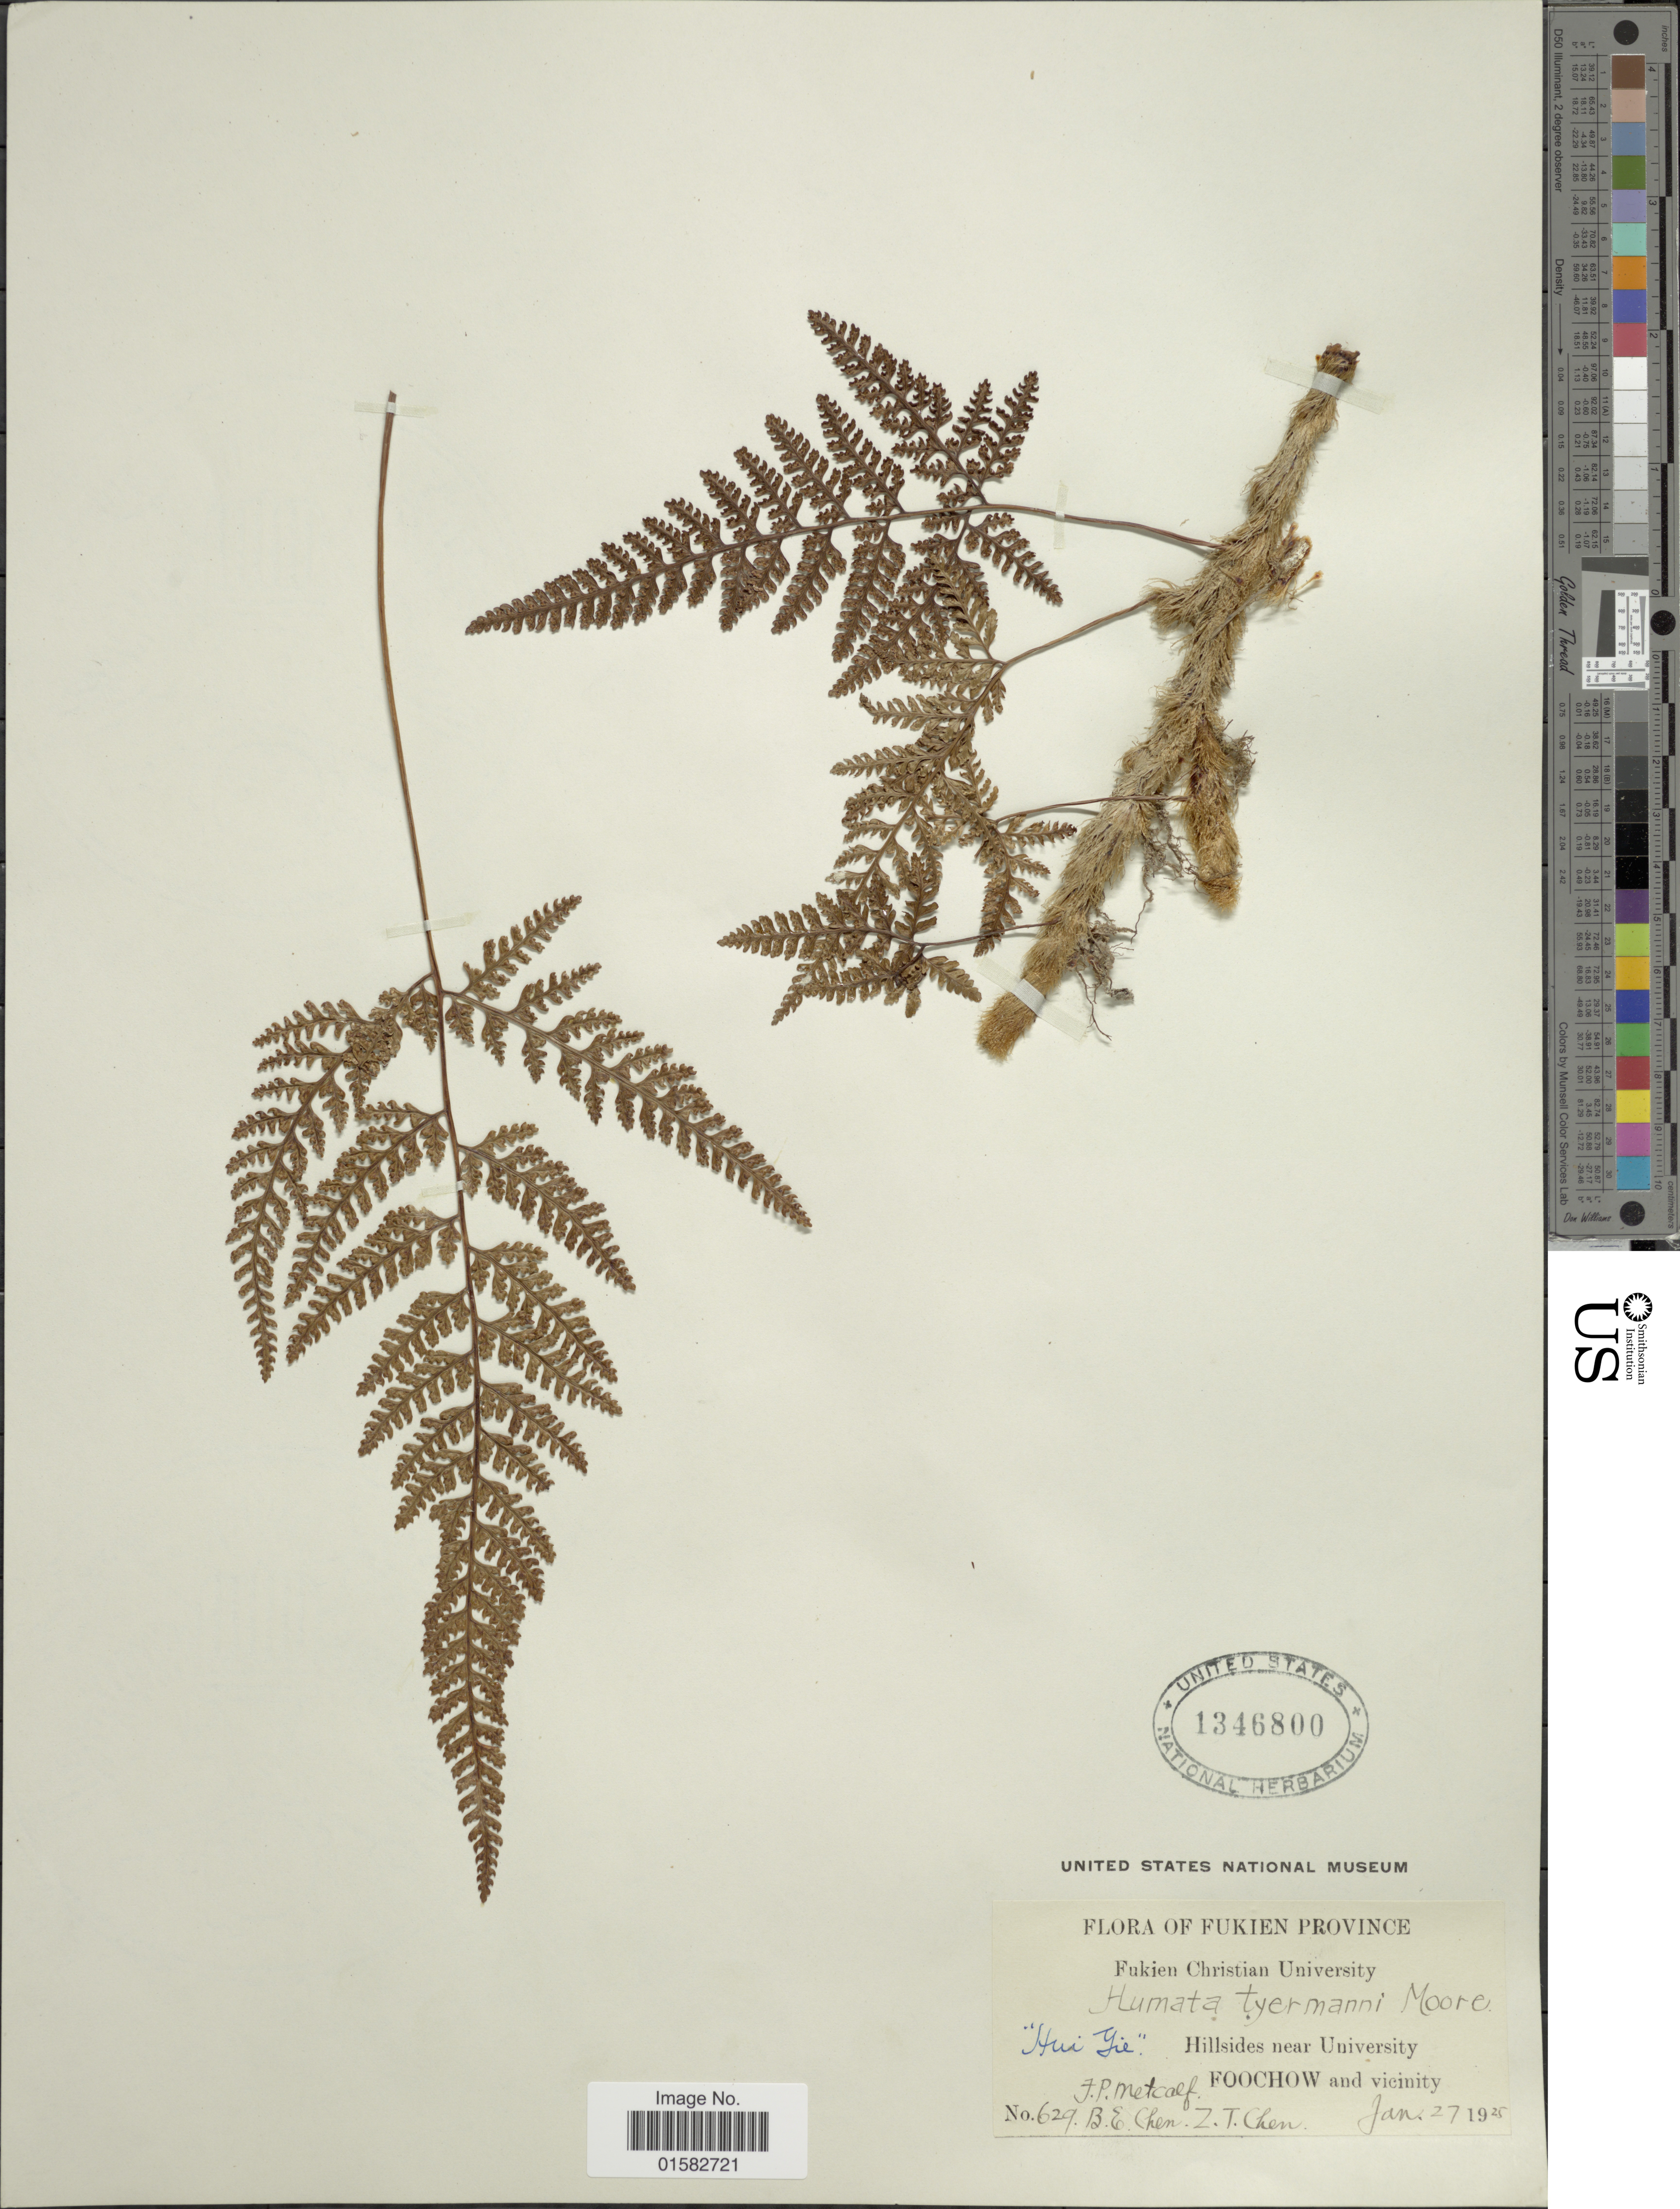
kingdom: Plantae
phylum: Tracheophyta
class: Polypodiopsida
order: Polypodiales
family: Davalliaceae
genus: Davallia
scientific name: Davallia griffithiana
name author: Hook.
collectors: F. Metcalf, B. Chen & Z. Chen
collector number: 629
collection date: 1925-01-27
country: China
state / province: Fujian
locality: Fukien Province, Hillside near University, Foochow and Vicinity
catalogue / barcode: US 1346800